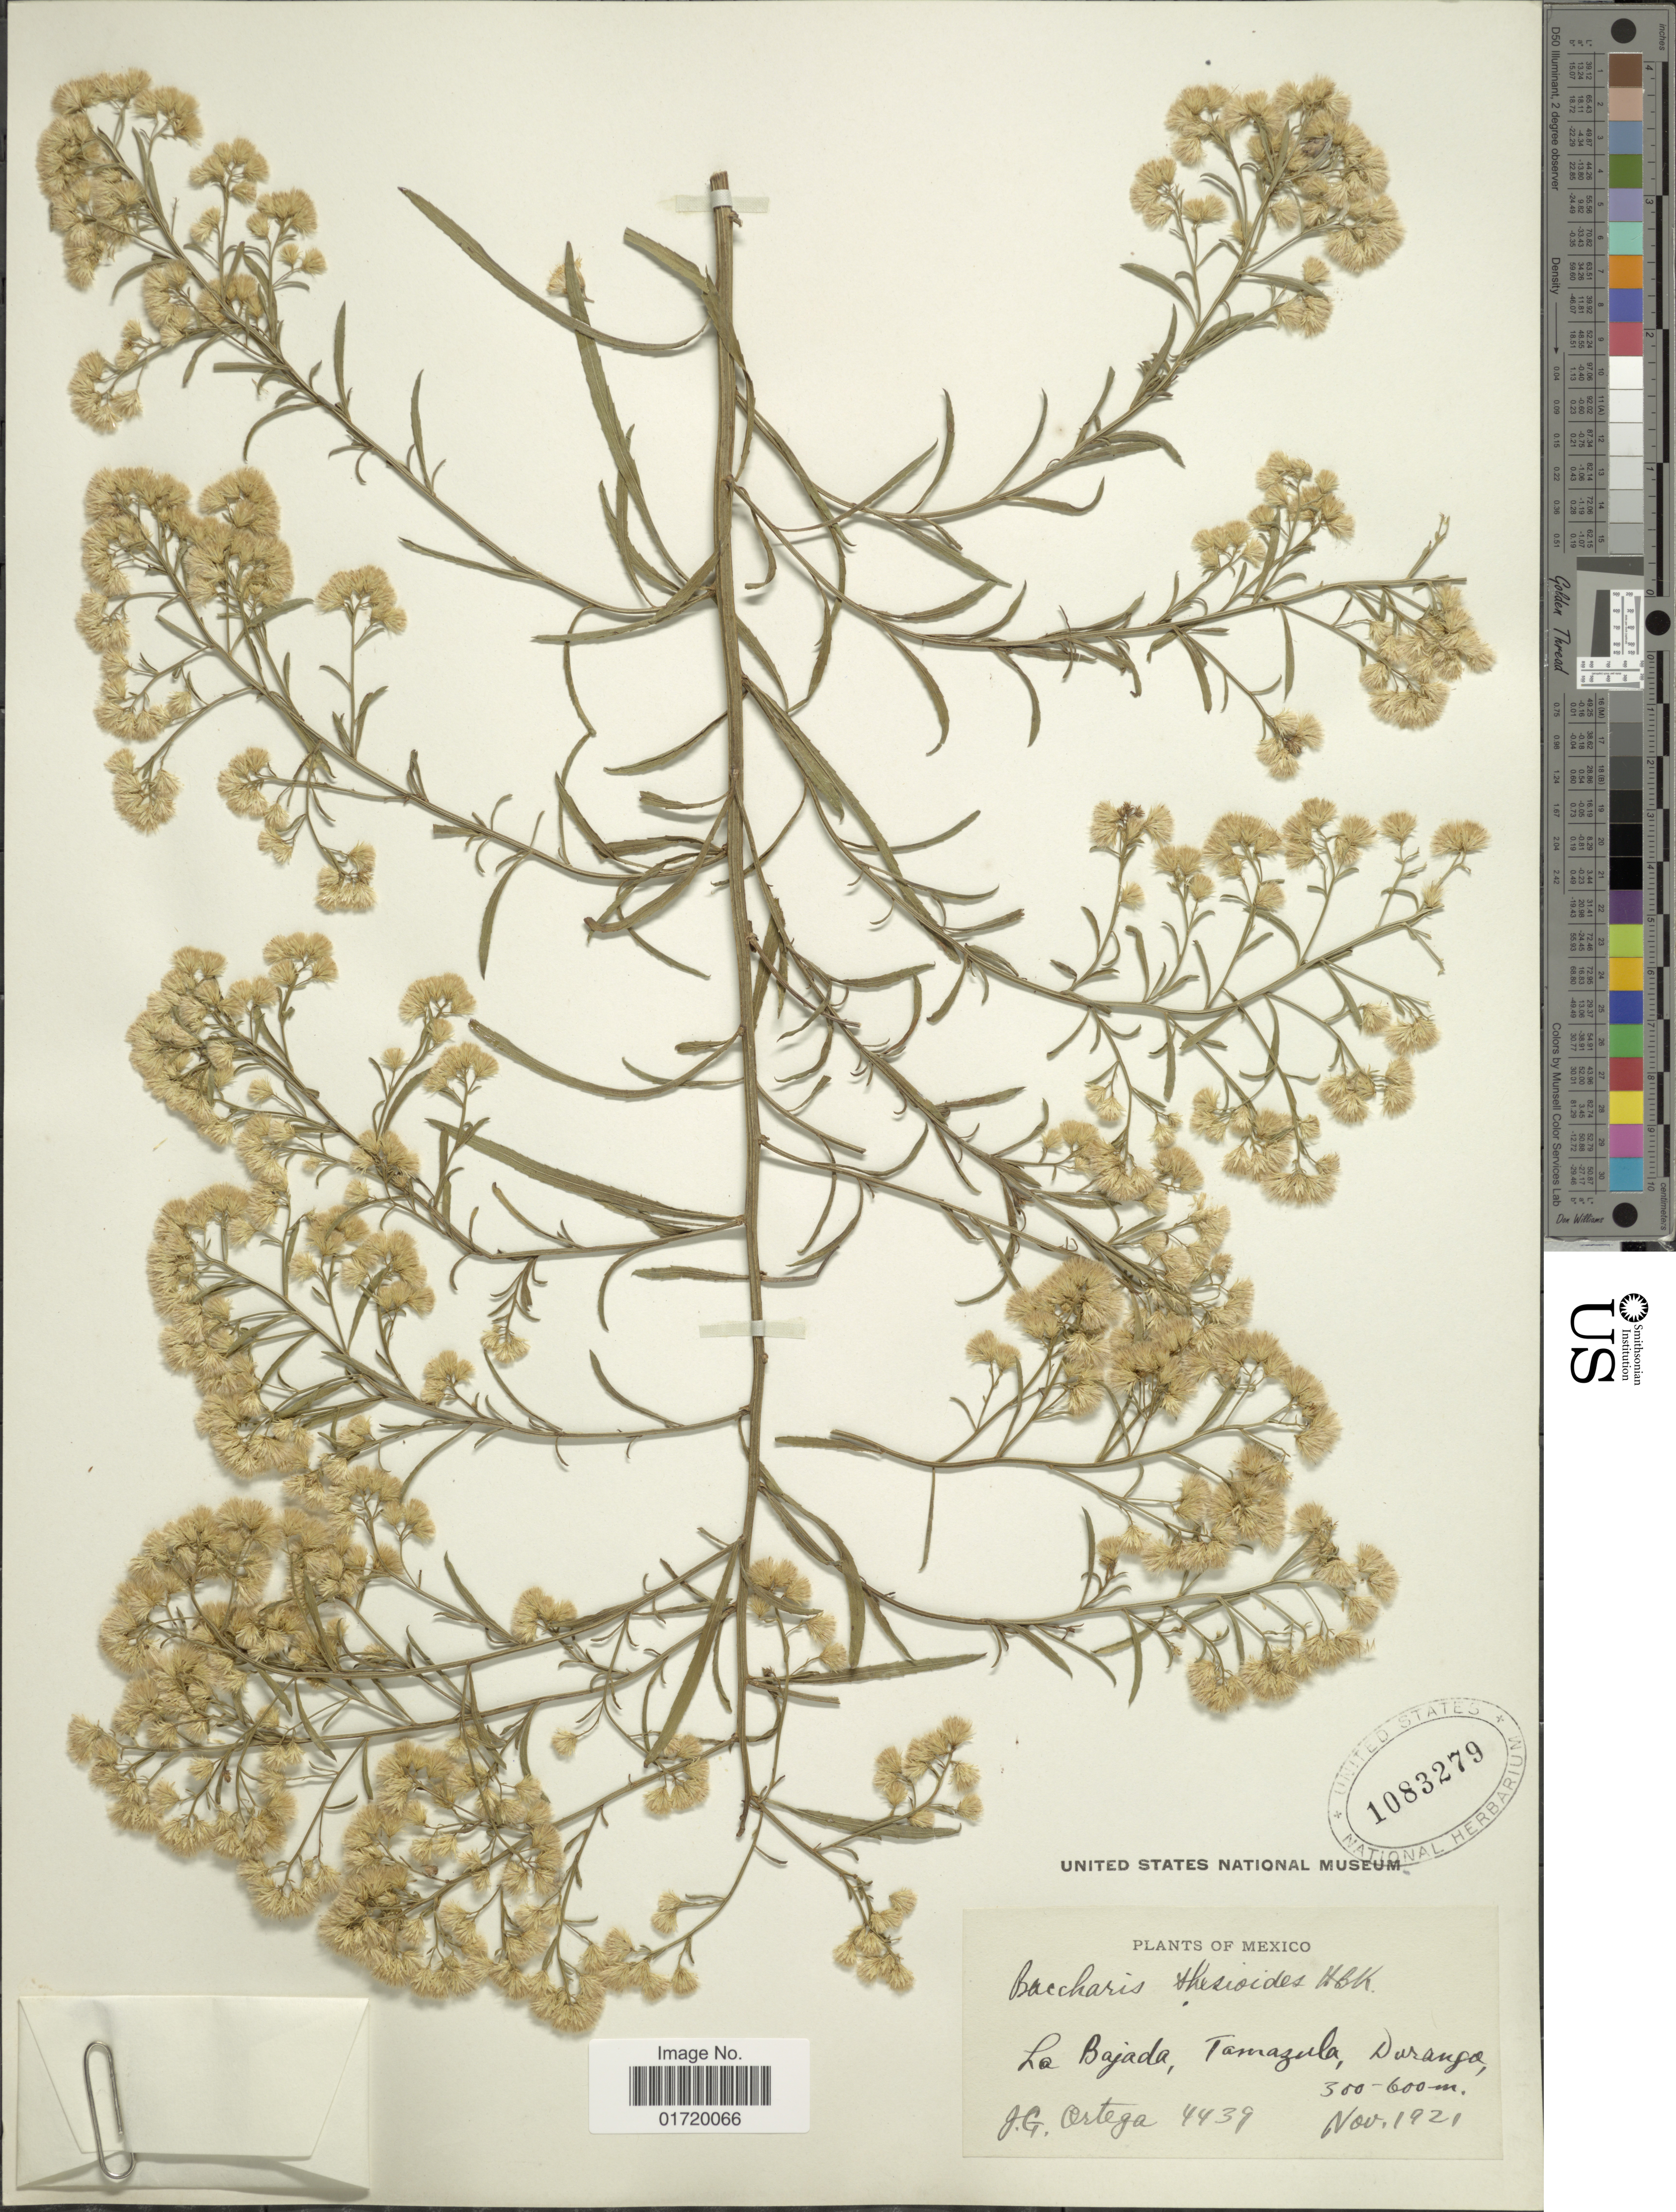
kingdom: Plantae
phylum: Tracheophyta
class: Magnoliopsida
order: Asterales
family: Asteraceae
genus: Baccharis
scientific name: Baccharis thesioides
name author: Kunth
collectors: J. Ortega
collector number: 4439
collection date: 1921-11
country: Mexico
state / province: Durango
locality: La Bajada, Tamazula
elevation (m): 300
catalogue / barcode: US 1083279